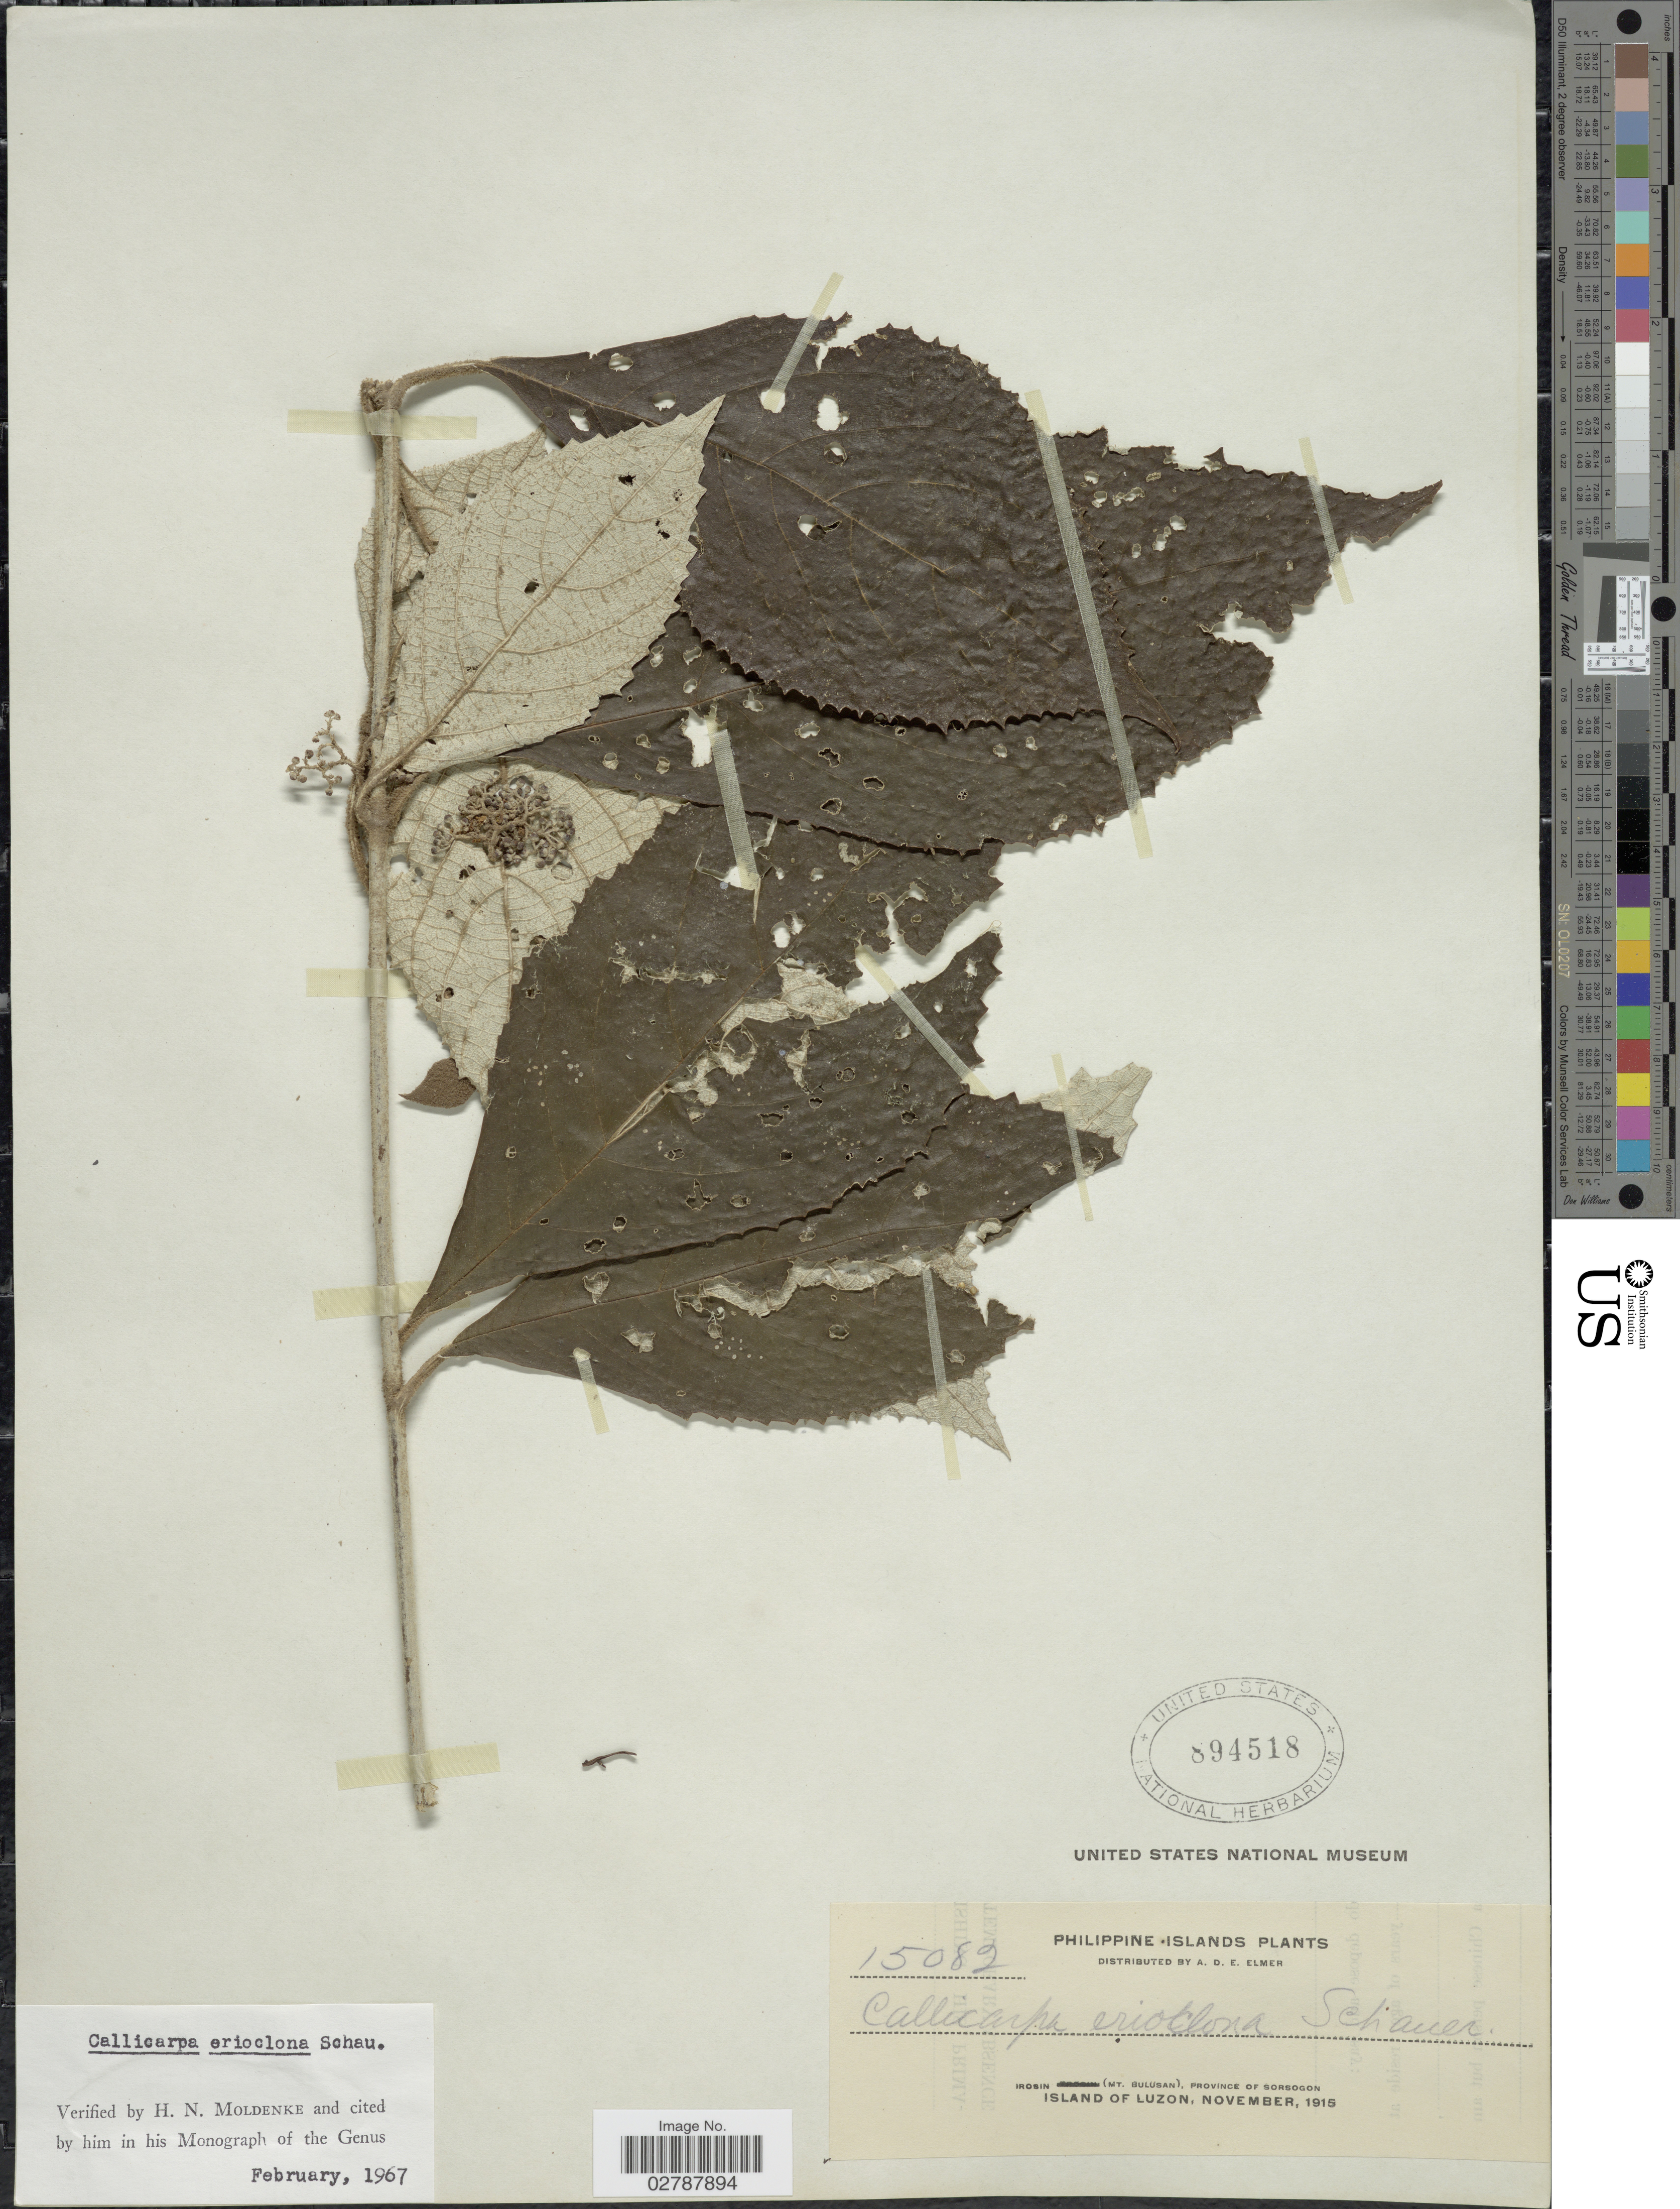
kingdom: Plantae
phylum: Tracheophyta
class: Magnoliopsida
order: Lamiales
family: Lamiaceae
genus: Callicarpa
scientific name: Callicarpa erioclona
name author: Schauer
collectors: A. D. E. Elmer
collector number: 15082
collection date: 1915-11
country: Philippines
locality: Philippine Islands. Irosin (Mt. Bulusan), Province of Sorsogon, Island of Luzon.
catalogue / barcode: US 894518